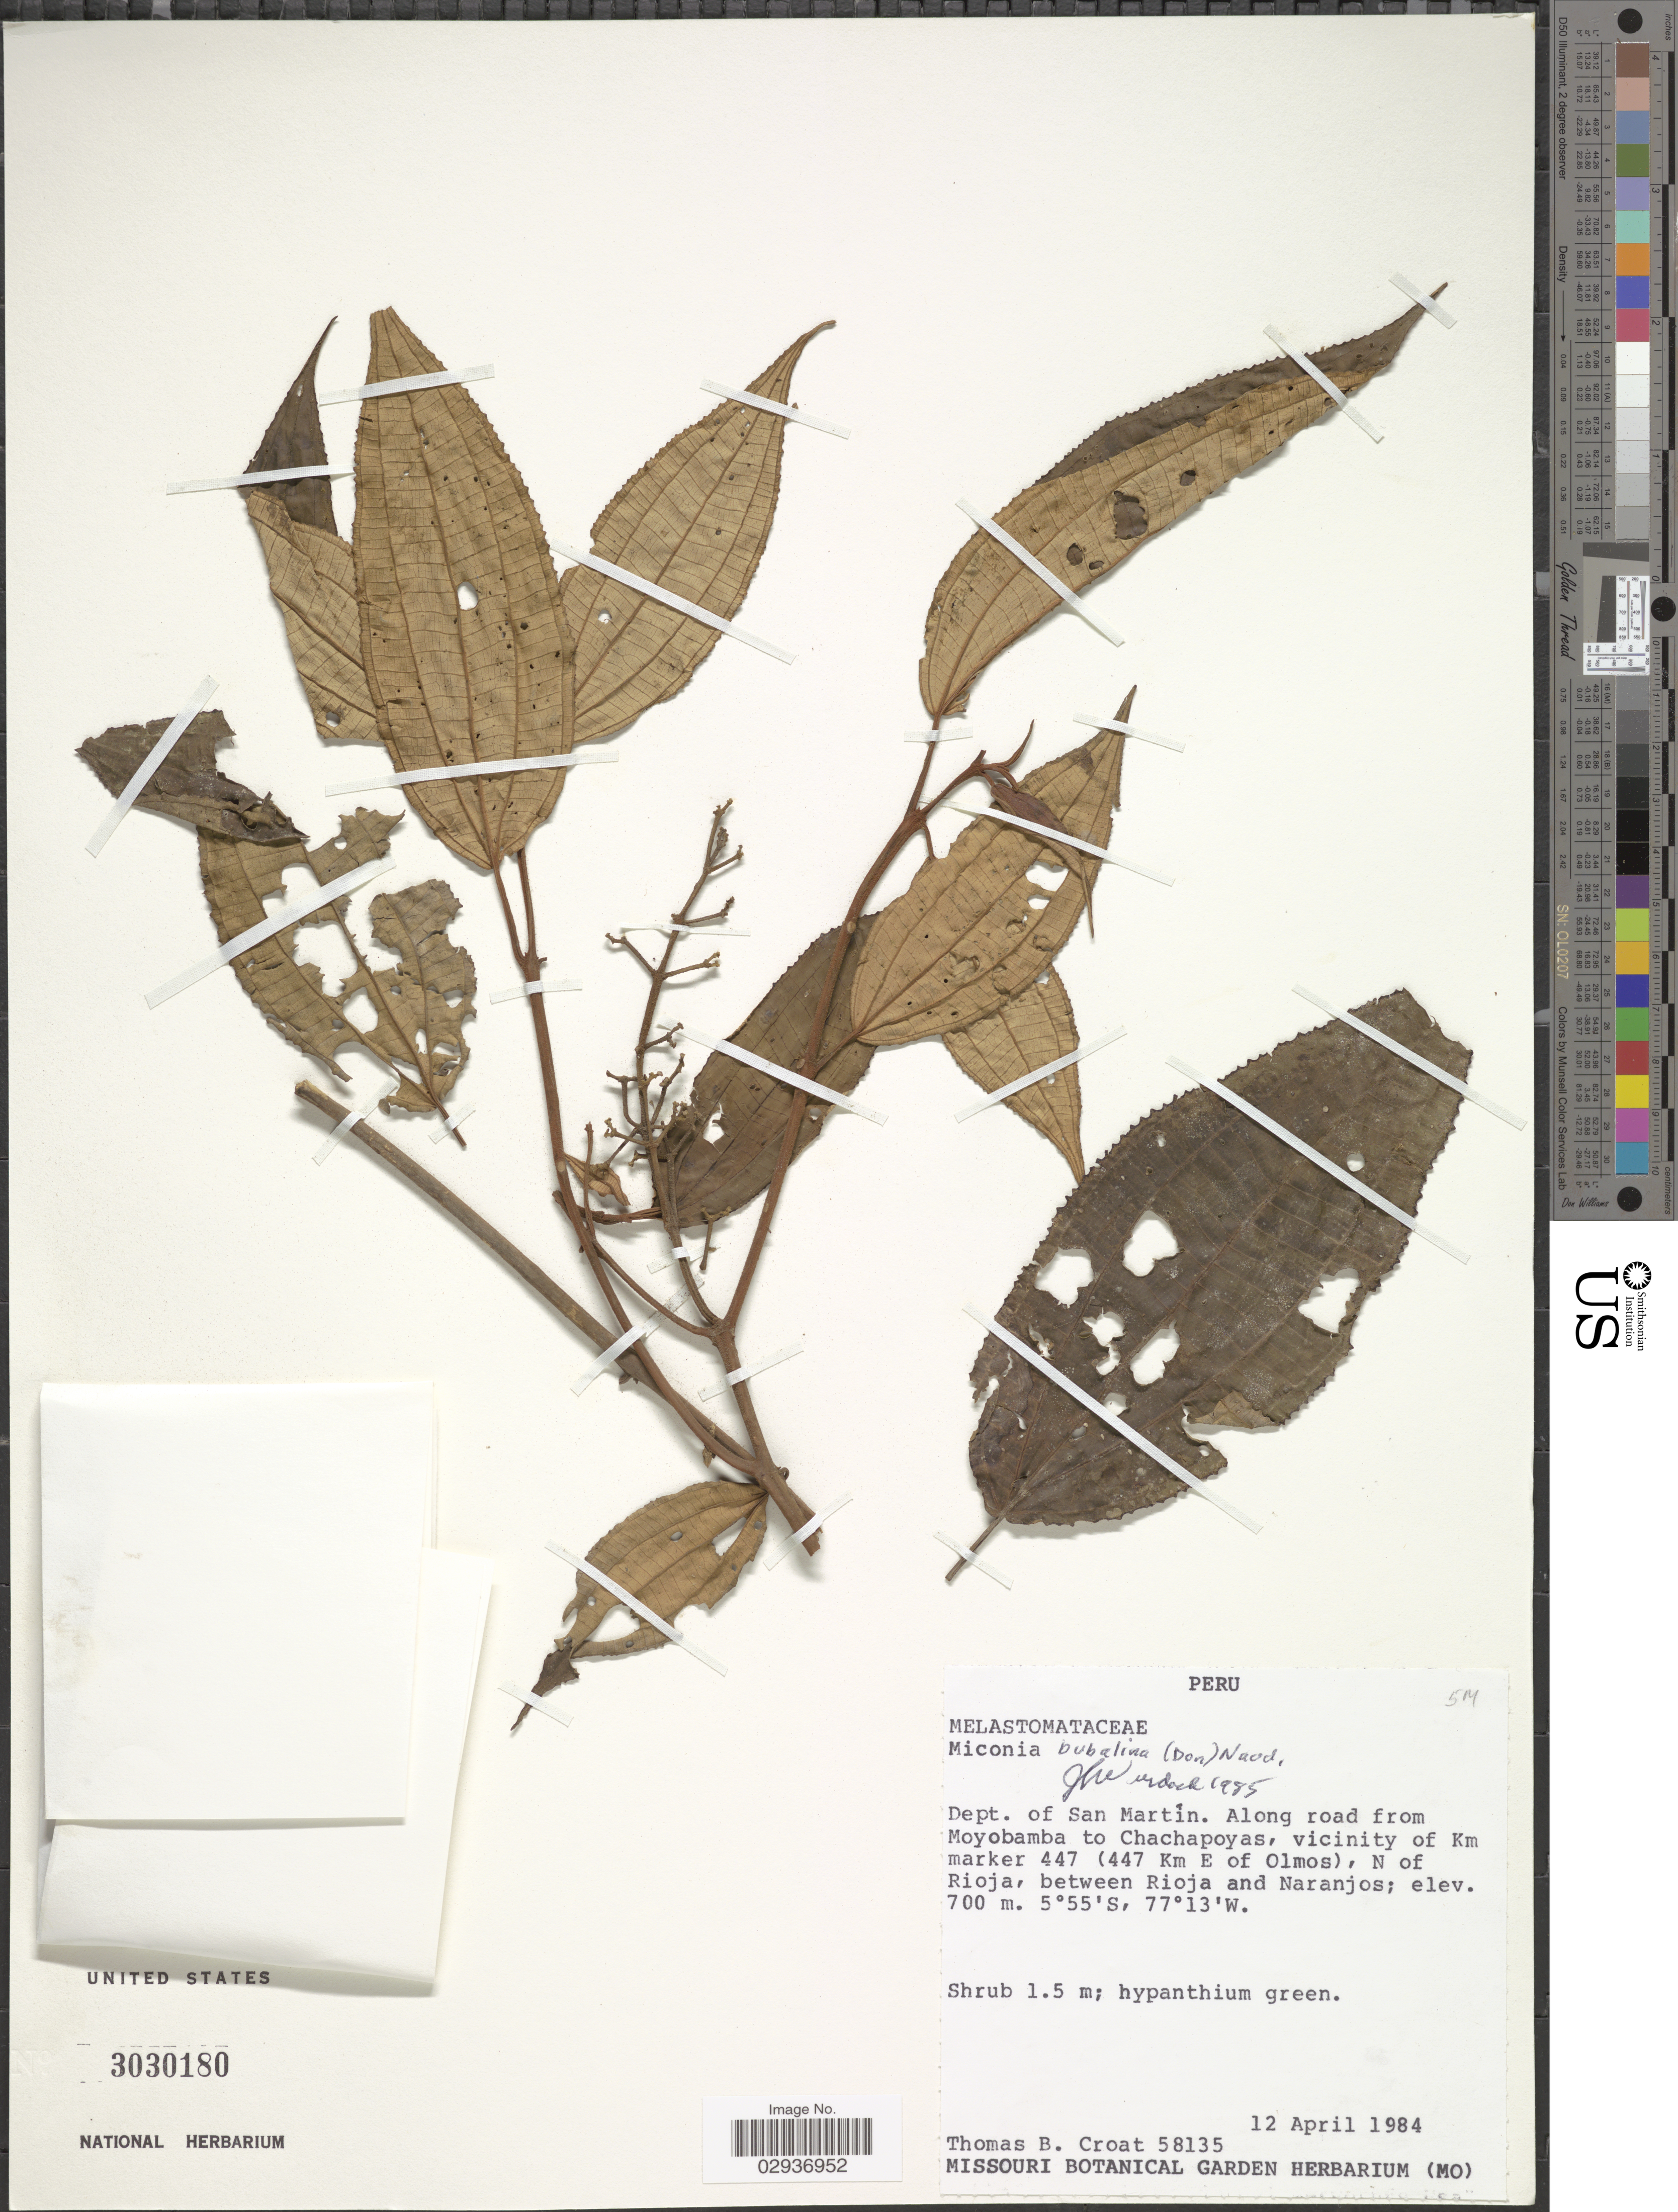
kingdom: Plantae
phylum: Tracheophyta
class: Magnoliopsida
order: Myrtales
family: Melastomataceae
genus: Miconia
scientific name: Miconia bubalina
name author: Naudin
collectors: T. B. Croat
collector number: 58135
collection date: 1984-04-12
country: Peru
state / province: San Martín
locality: Dept. of San Martín. Along road from Moyobamba to Chachapoyas, vicinity of Km marker 447 (447 Km E of Olmos), N of Rioja, between Rioja and Naranjos.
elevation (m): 700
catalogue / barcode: US 3030180